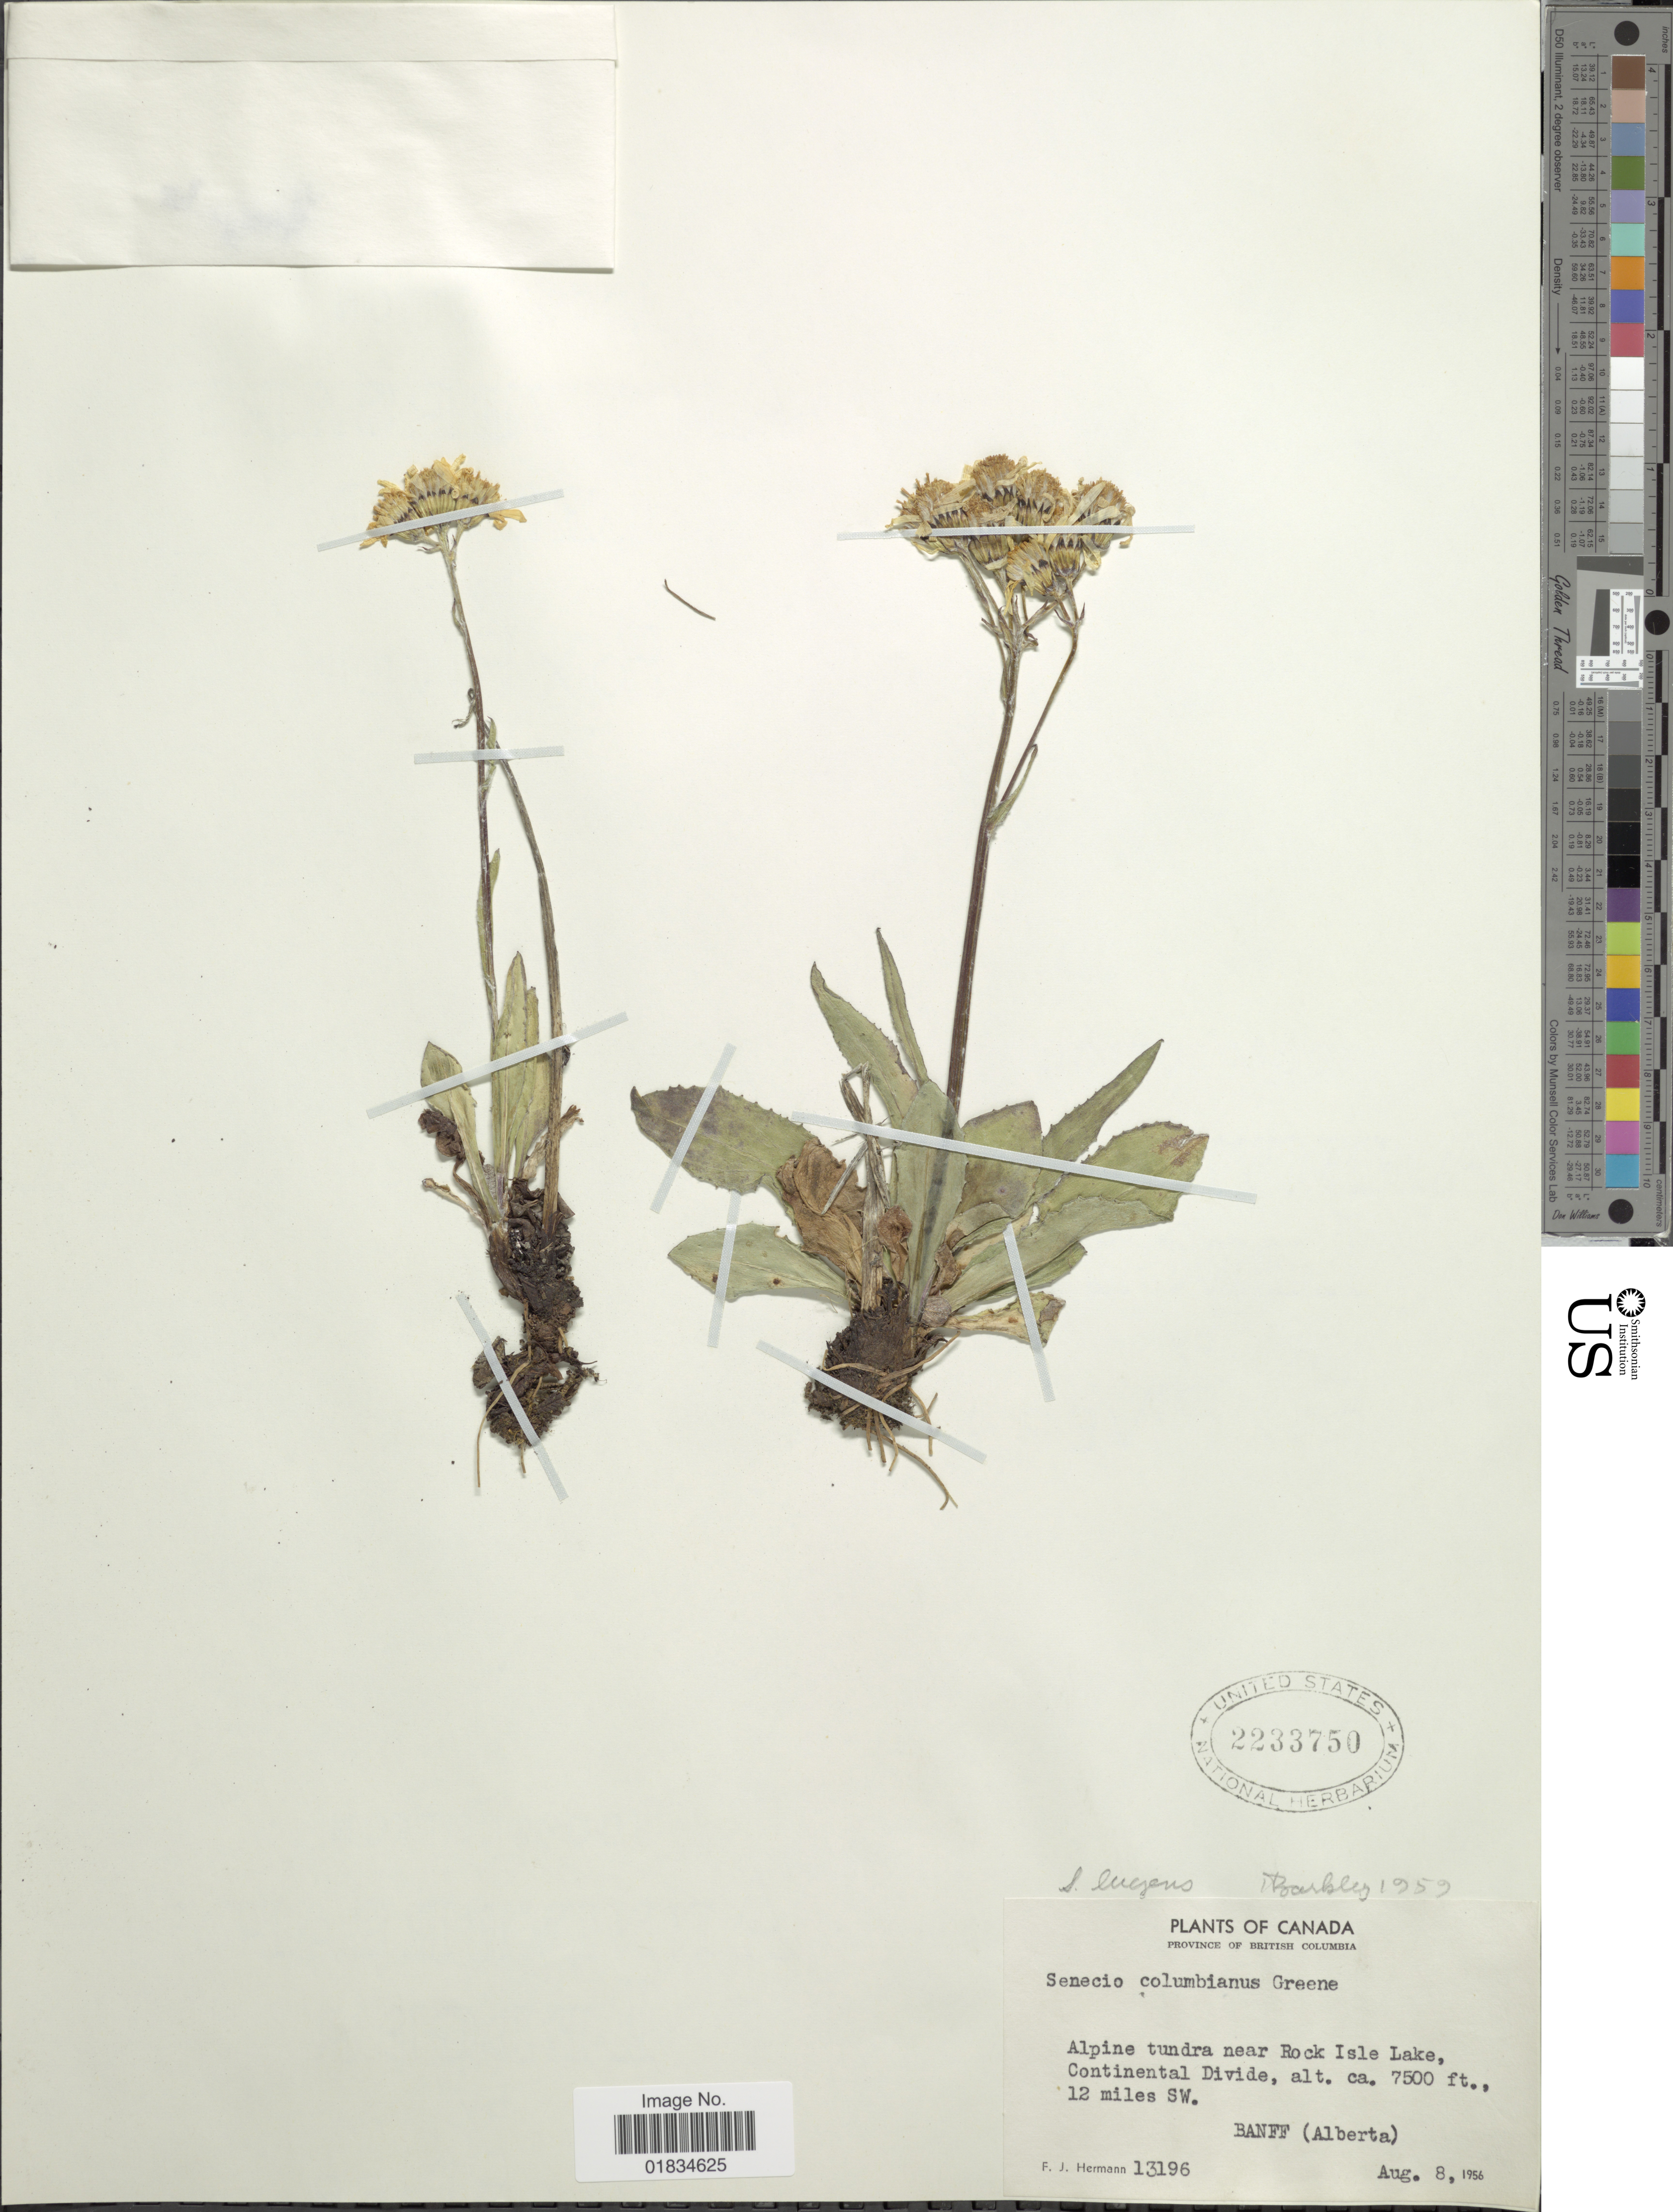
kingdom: Plantae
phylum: Tracheophyta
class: Magnoliopsida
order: Asterales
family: Asteraceae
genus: Senecio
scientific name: Senecio lugens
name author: Richardson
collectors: F. J. Hermann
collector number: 13196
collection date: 1956-08-08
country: Canada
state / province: Alberta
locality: Near Rock Isle Lake, Continental Divide, 12 miles SW. Banff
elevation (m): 2286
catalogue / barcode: US 2233750